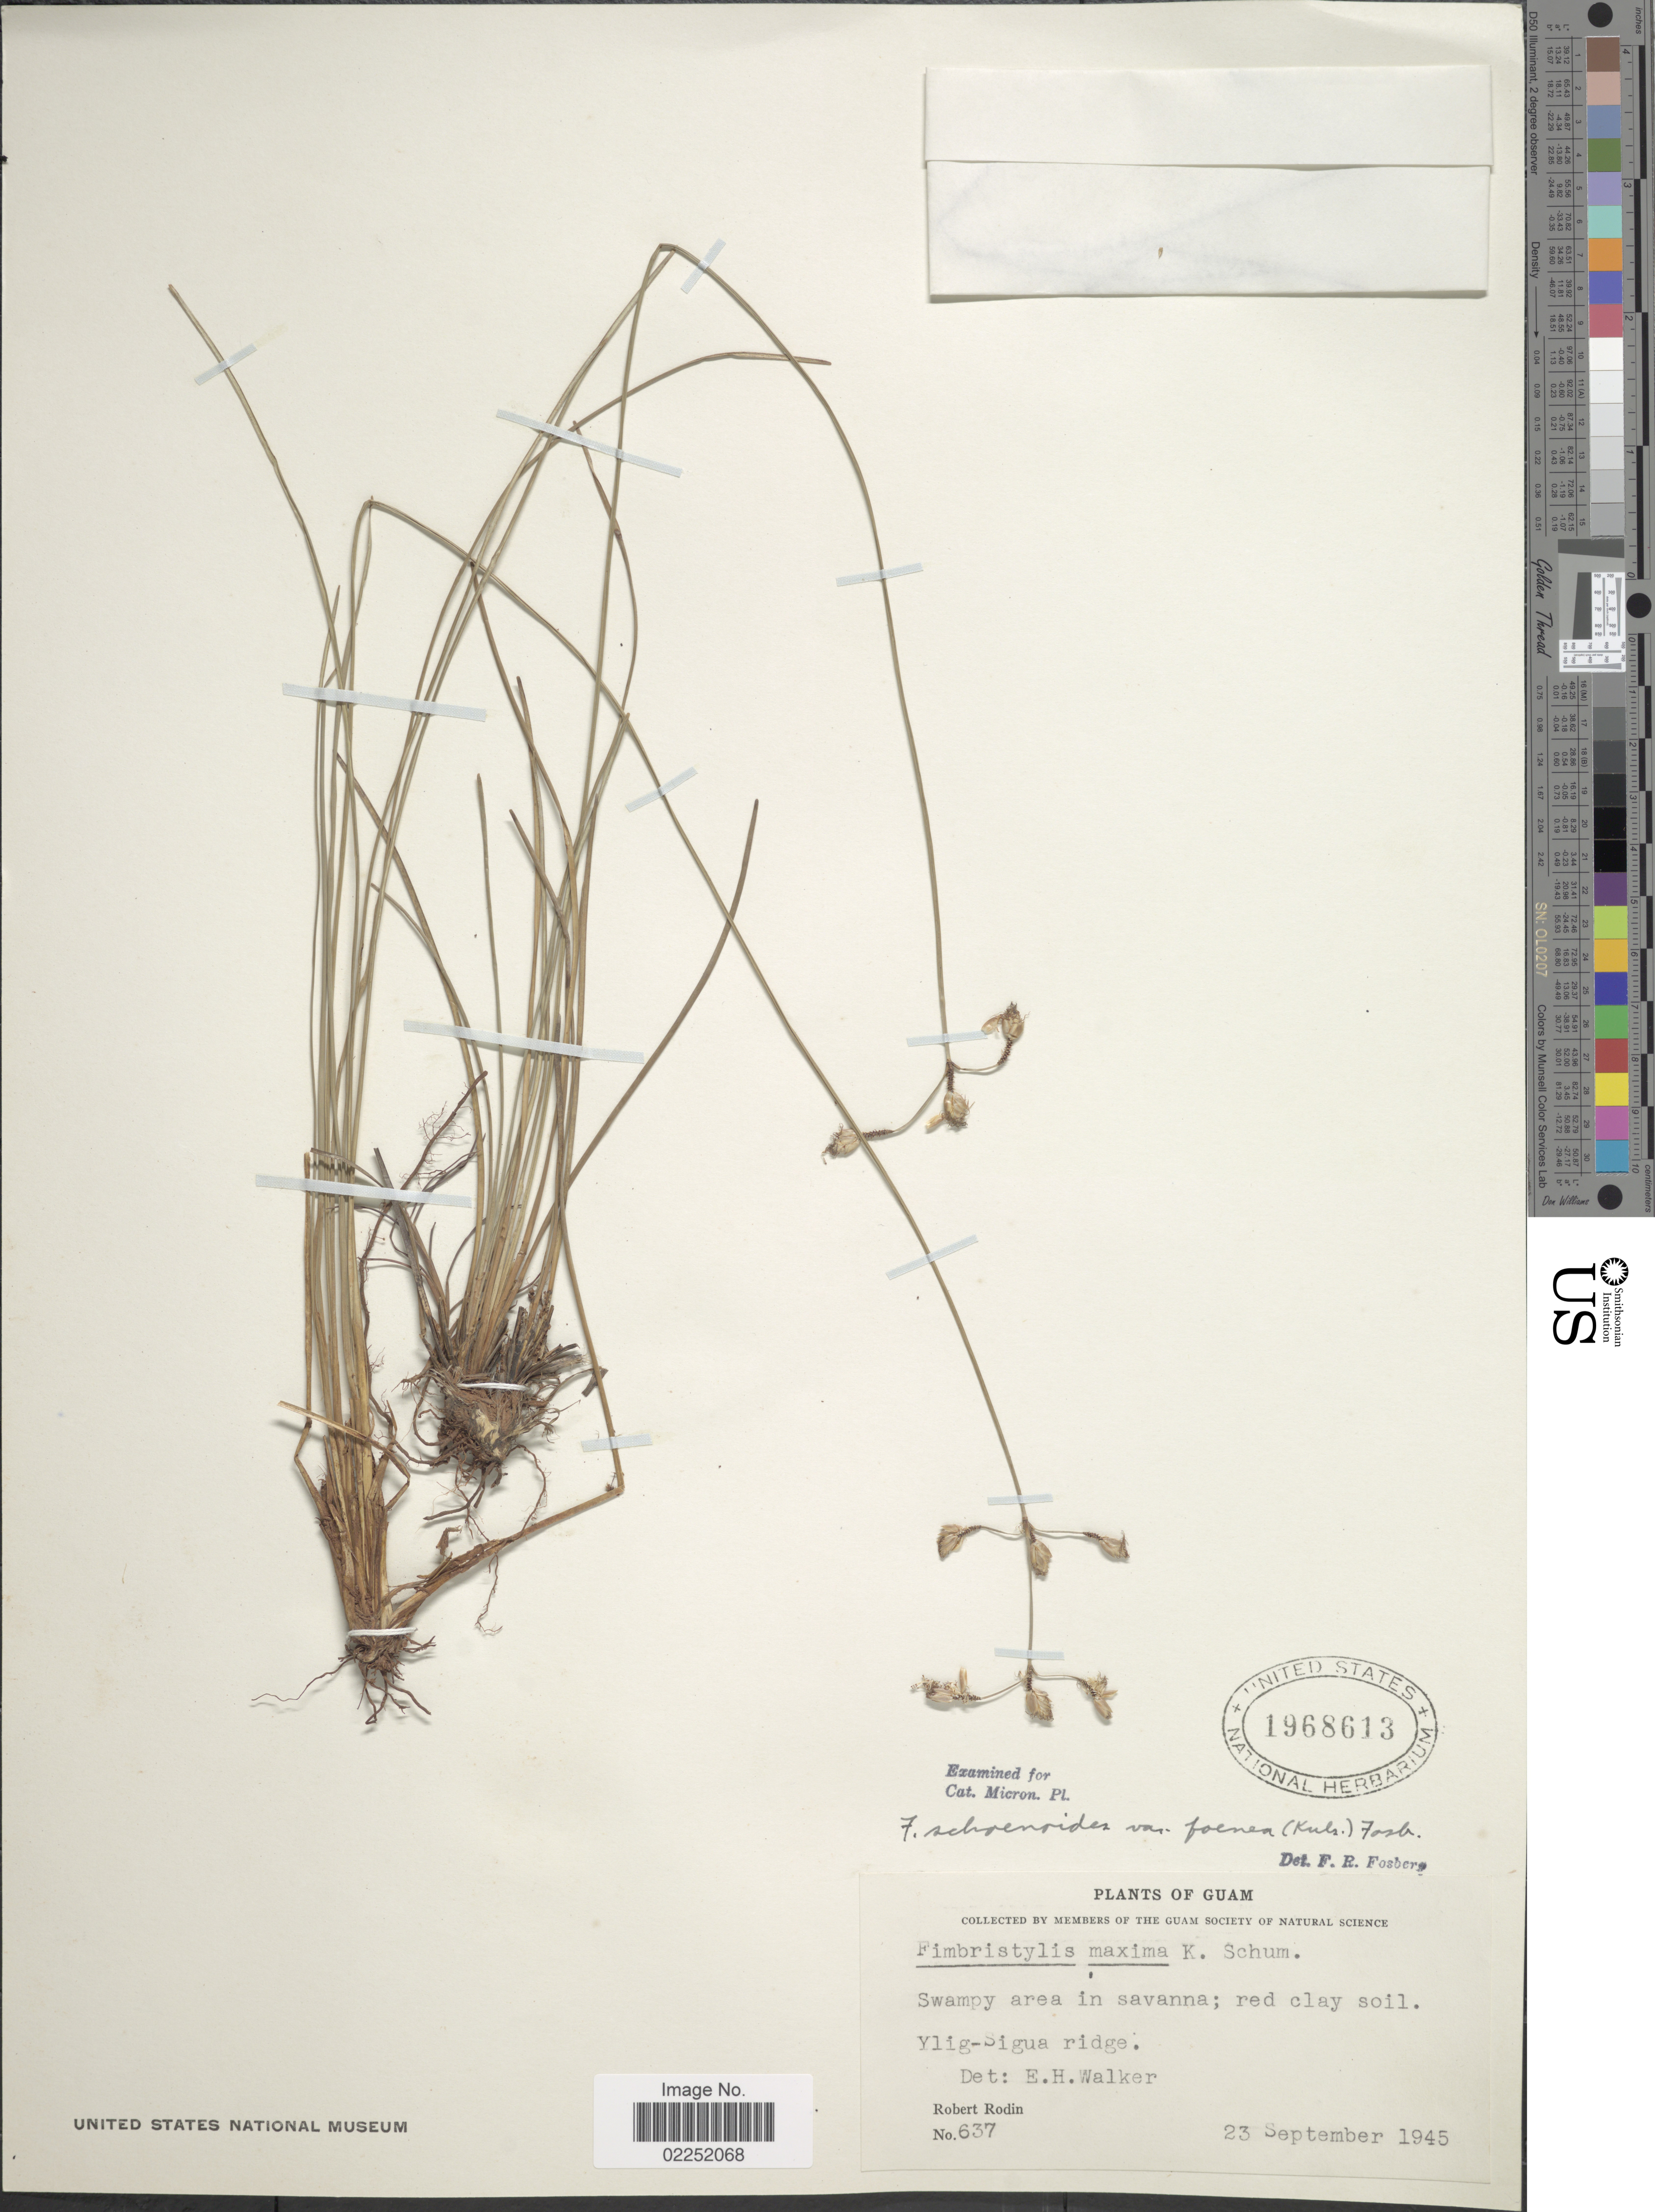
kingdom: Plantae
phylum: Tracheophyta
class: Liliopsida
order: Poales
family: Cyperaceae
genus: Fimbristylis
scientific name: Fimbristylis tristachya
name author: R. Br.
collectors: R. Rodin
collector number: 637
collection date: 1945-09-23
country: Guam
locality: Swampy area in savanna; red clay soil, Ylig-Sigua ridge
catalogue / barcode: US 1968613